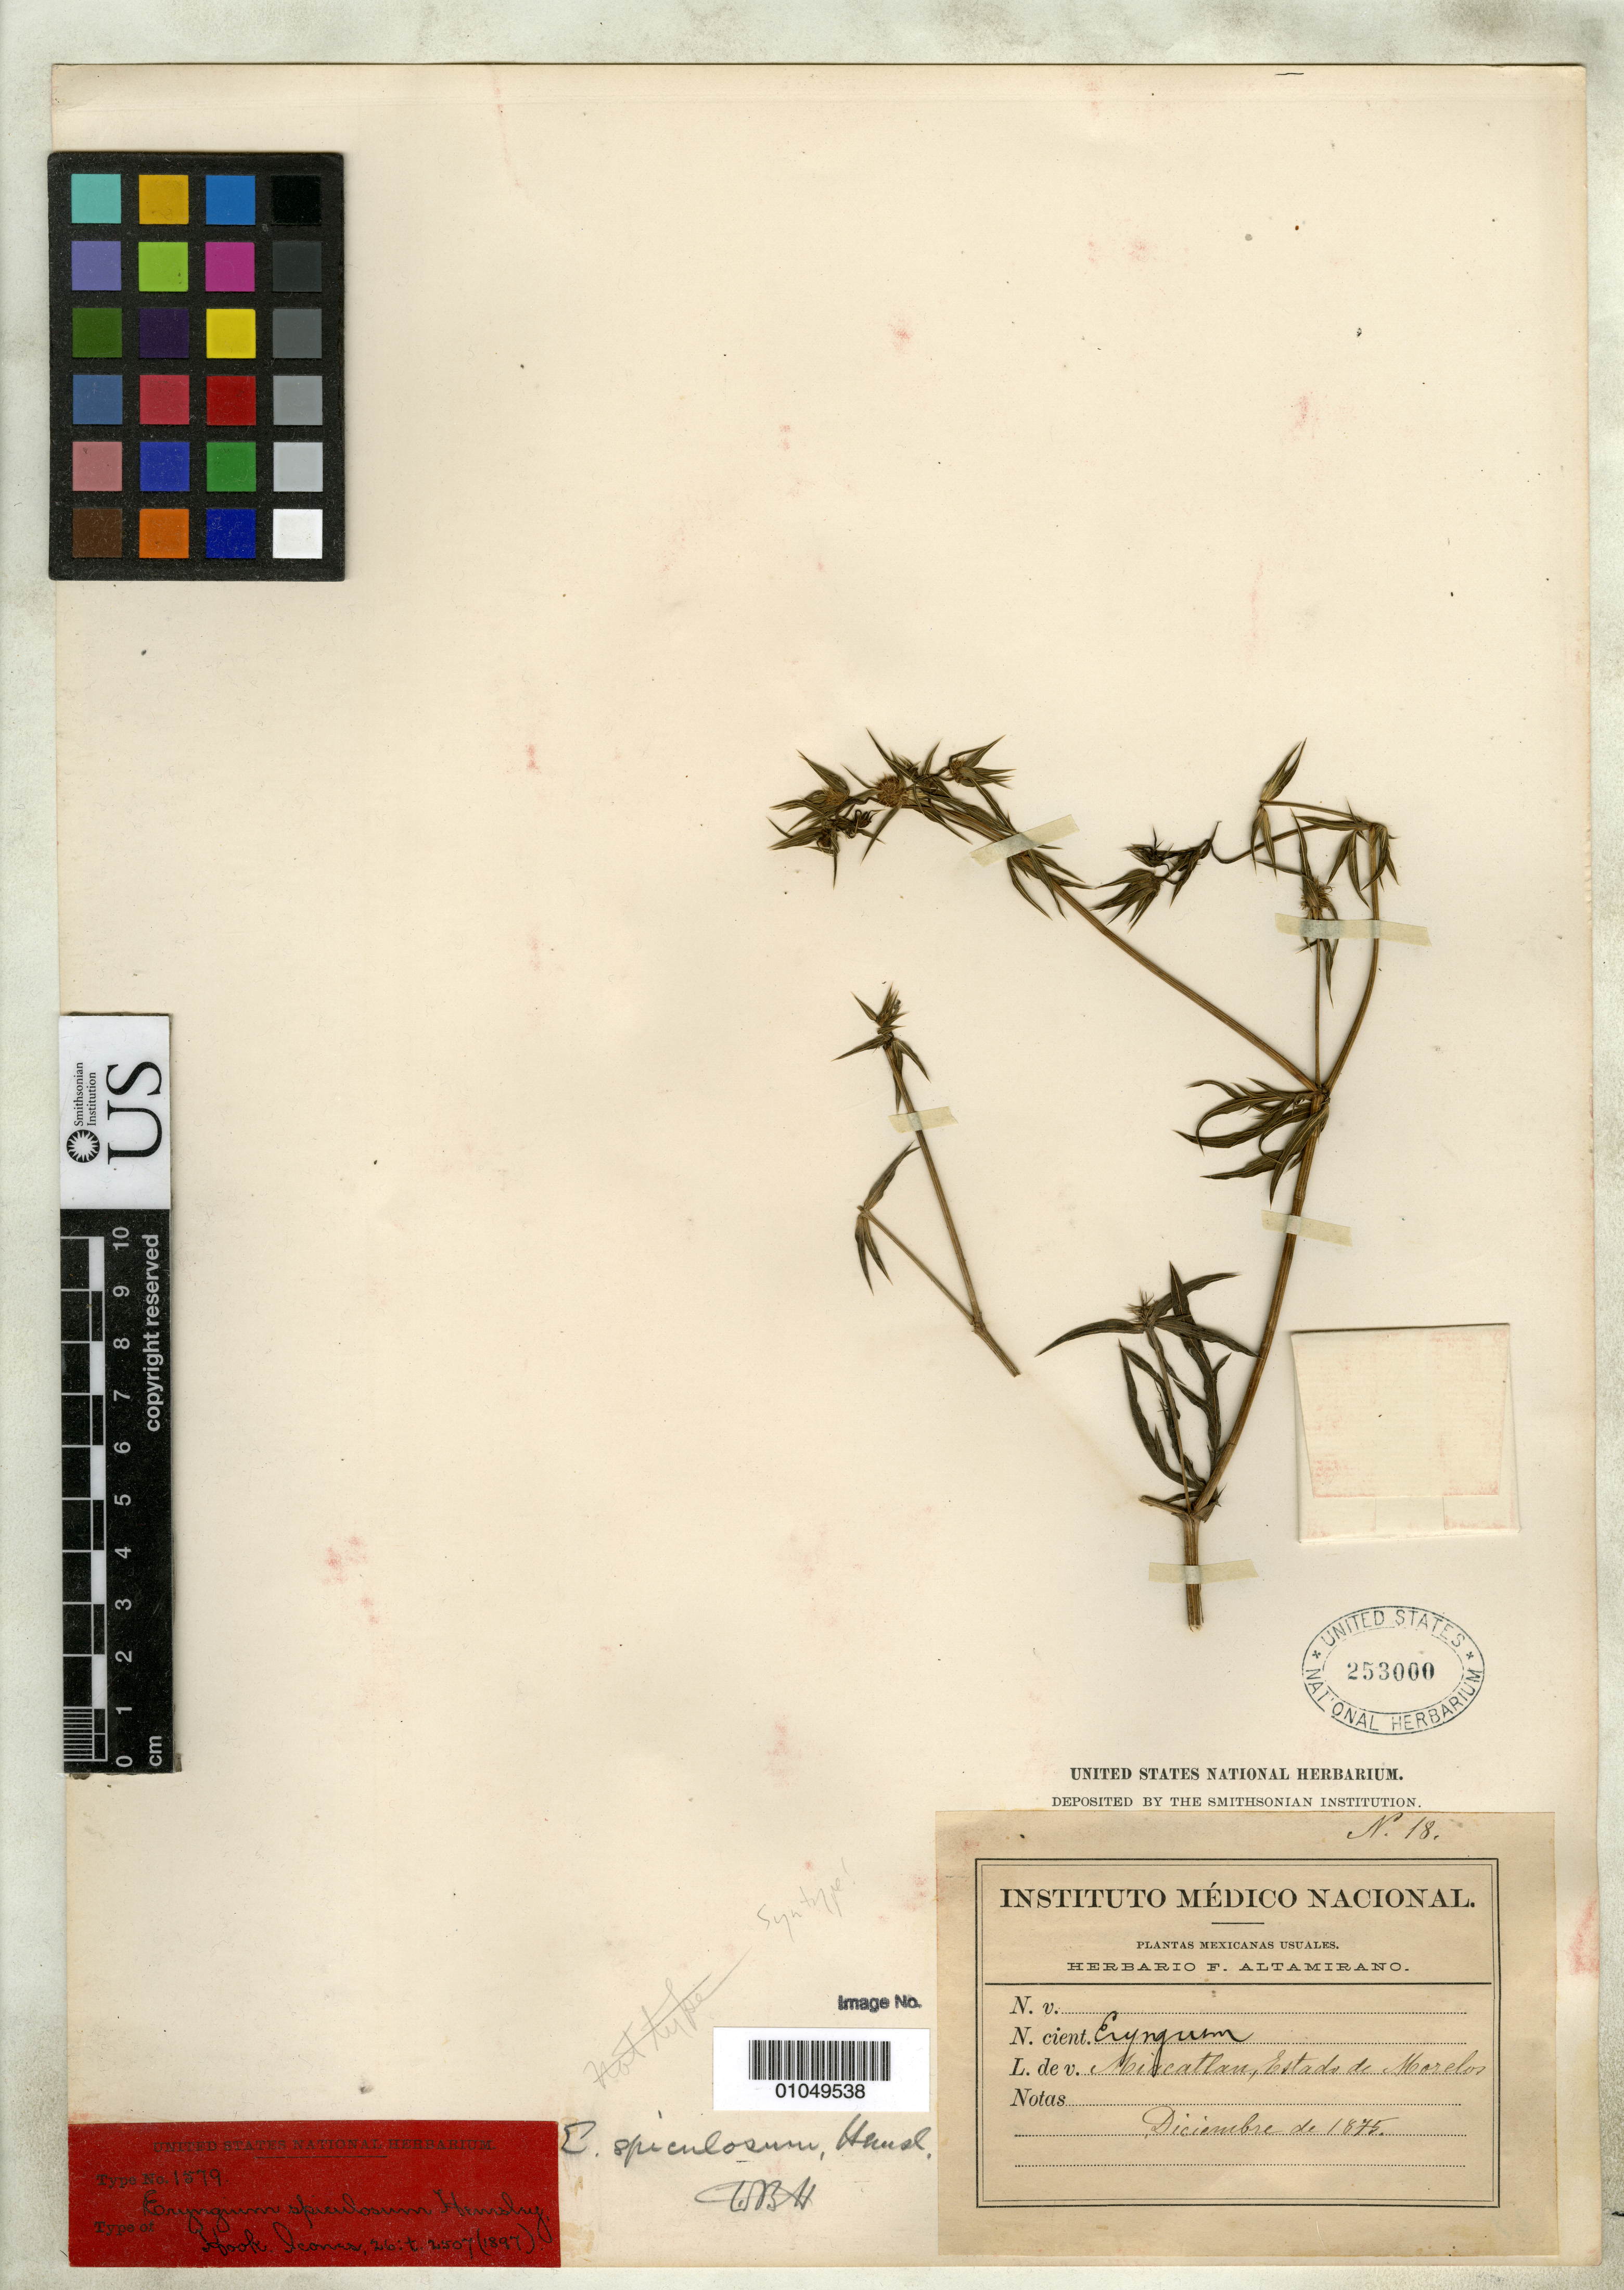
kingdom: Plantae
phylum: Tracheophyta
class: Magnoliopsida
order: Apiales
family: Apiaceae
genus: Eryngium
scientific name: Eryngium spiculosum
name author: Hemsl.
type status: Syntype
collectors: F. Altamirano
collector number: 18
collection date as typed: Dec 1875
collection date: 1875-12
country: Mexico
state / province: Morelos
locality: Miacatlan [?], Estado de Morelos.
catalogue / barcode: US 253000